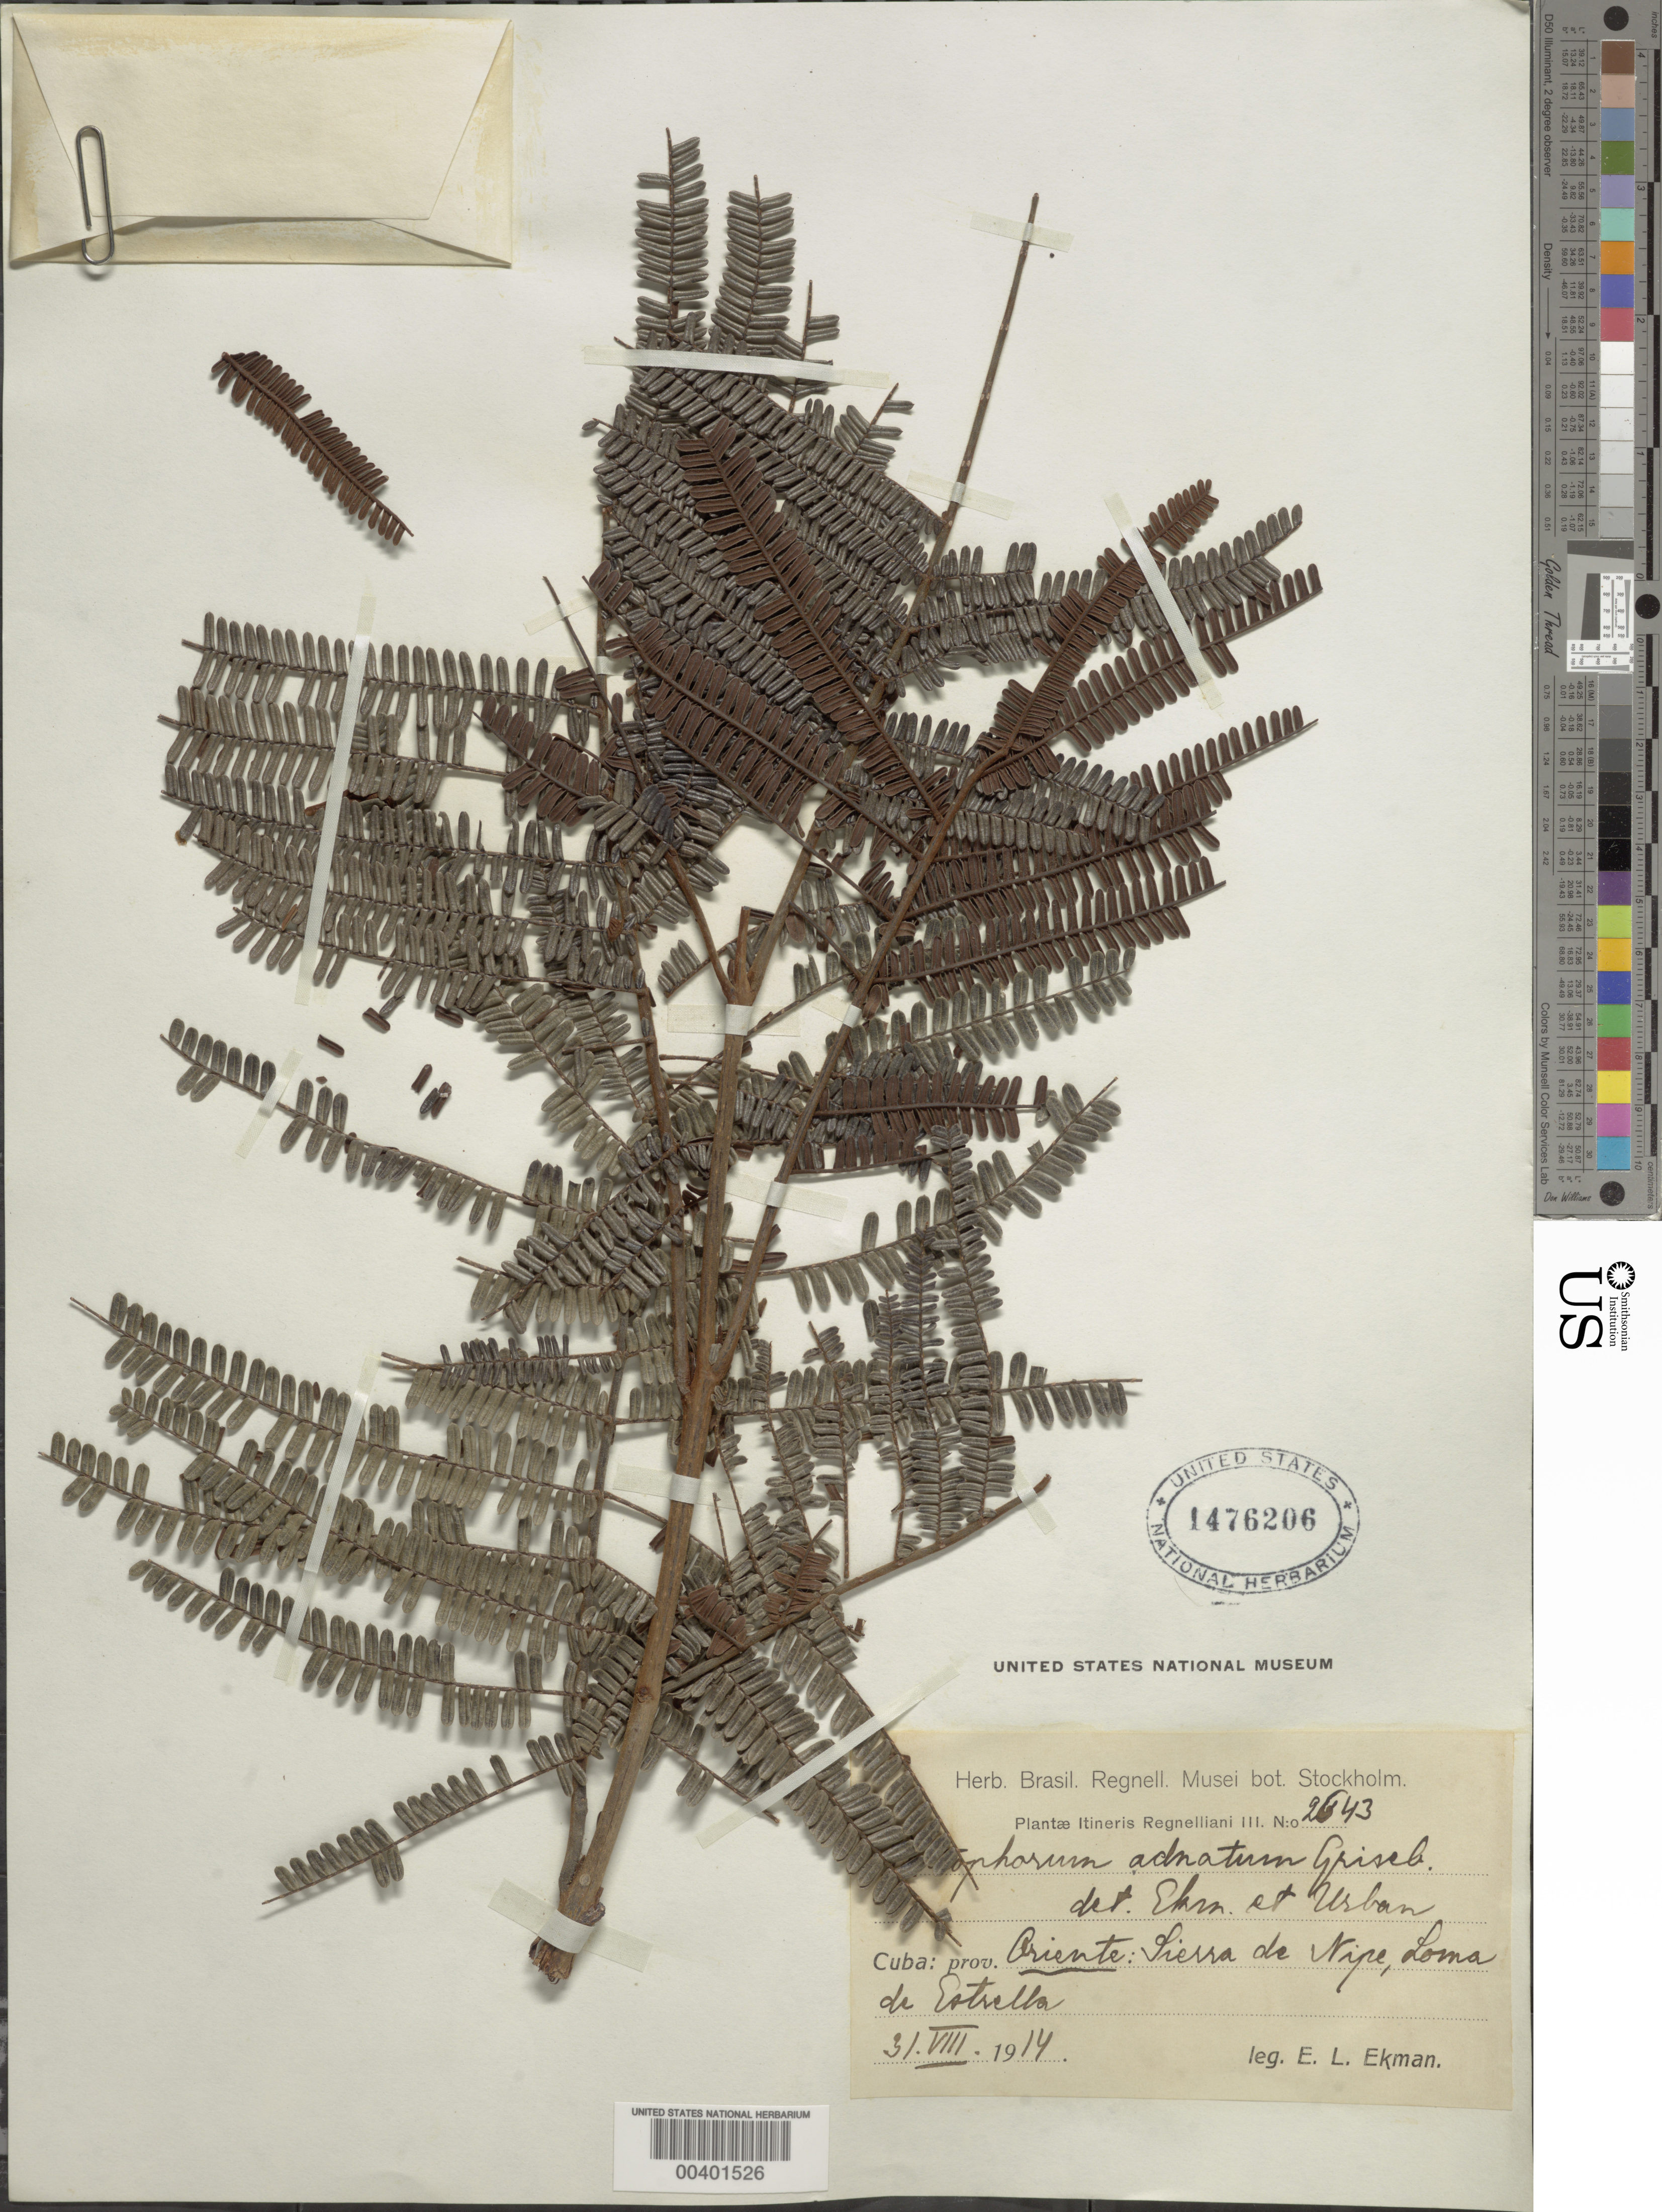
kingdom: Plantae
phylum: Tracheophyta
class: Magnoliopsida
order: Fabales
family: Fabaceae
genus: Peltophorum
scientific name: Peltophorum adnatum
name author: Griseb.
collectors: E. L. Ekman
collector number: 2643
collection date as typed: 31 Aug 1914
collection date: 1914-08-31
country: Cuba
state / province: Oriente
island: Greater Antilles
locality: Sierra de nipe, loma de estrella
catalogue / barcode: US 1476206